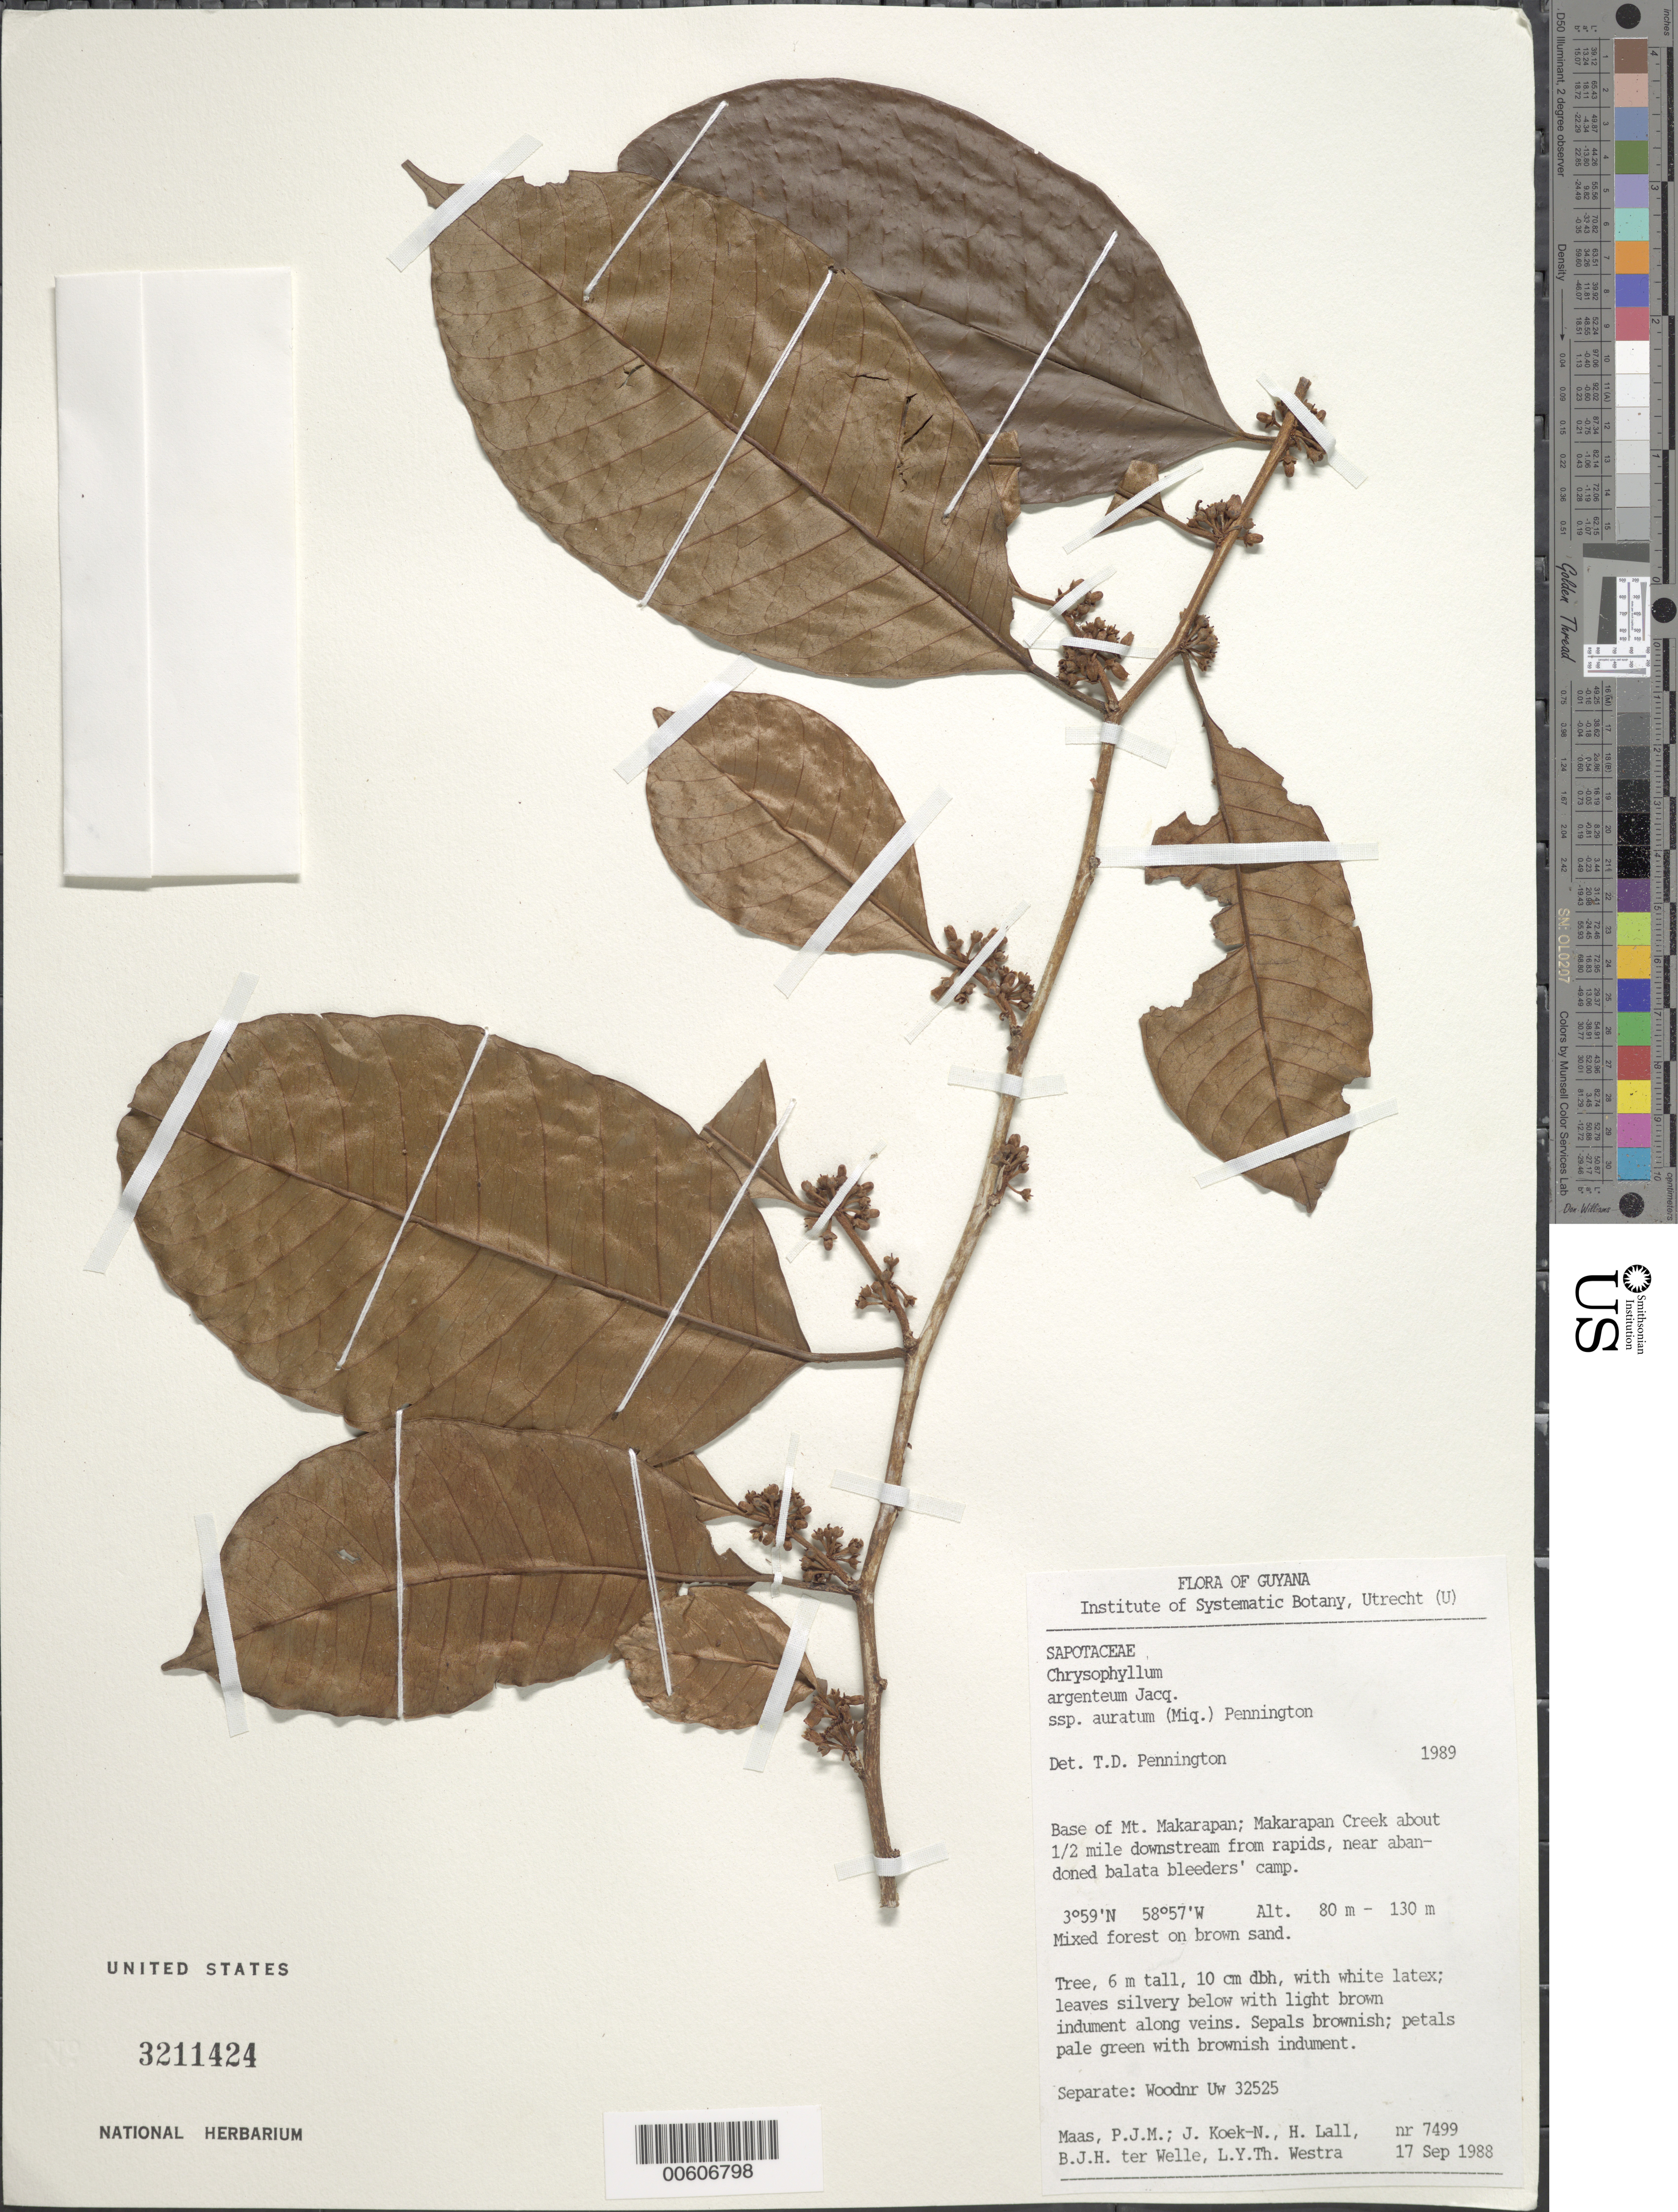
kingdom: Plantae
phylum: Tracheophyta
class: Magnoliopsida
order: Ericales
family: Sapotaceae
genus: Chrysophyllum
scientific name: Chrysophyllum argenteum subsp. auratum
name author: (Miq.) T.D. Penn.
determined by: Pennington, T. D., (K)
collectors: P. Maas, J. Koek-Noorman, H. Lall, B. Welle & L. Y. T. Westra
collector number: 7499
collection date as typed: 17-Sep-88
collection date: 1988-09-17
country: Guyana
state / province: U. Takutu-U. Essequibo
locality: Mt. Makarapan, base; Makarapan Creek, about 1/2 mile downstream from rapids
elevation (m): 80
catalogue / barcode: US 3211424